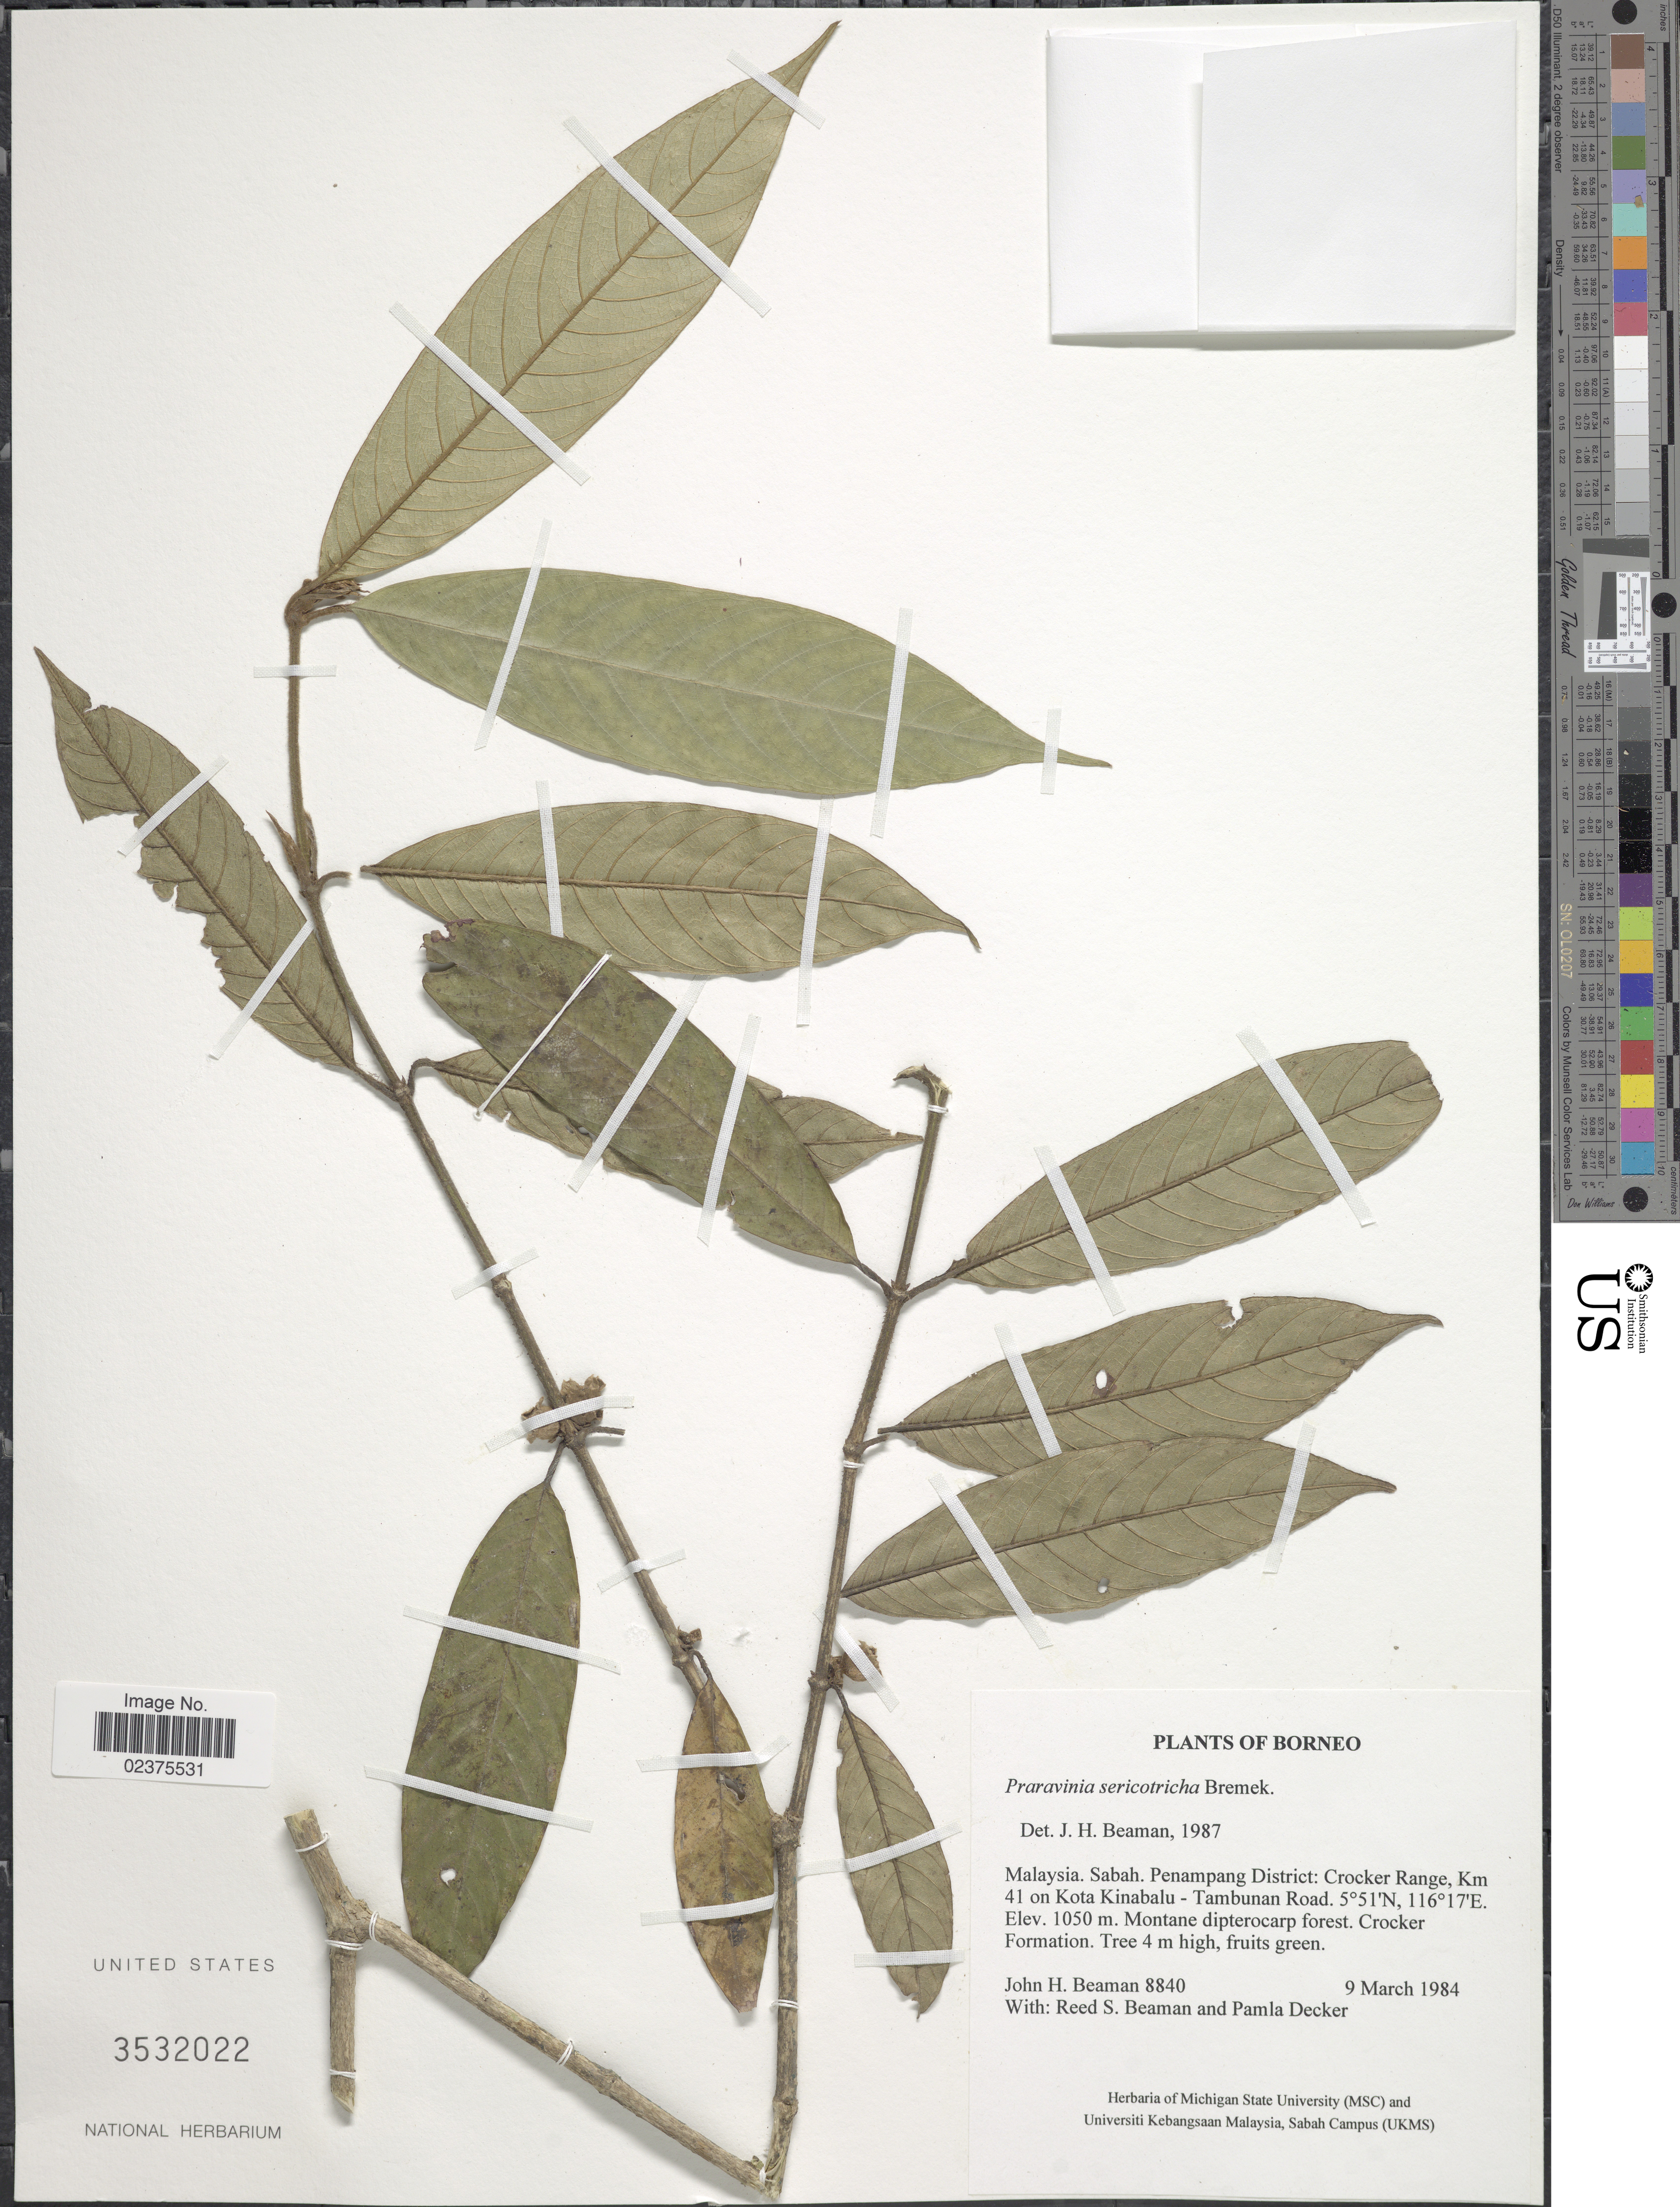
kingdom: Plantae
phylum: Tracheophyta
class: Magnoliopsida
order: Gentianales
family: Rubiaceae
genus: Praravinia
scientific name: Praravinia sericotricha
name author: Bremek.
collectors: J. H. Beaman, R. S. Beaman & P. Decker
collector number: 8840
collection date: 1984-03-09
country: Malaysia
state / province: Sabah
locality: Malaysia, Sabah, Penampang District: Crocker Range, Km 41 on Kota Kinabalu, Tambunan Road, Borneo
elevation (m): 1050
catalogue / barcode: US 3532022